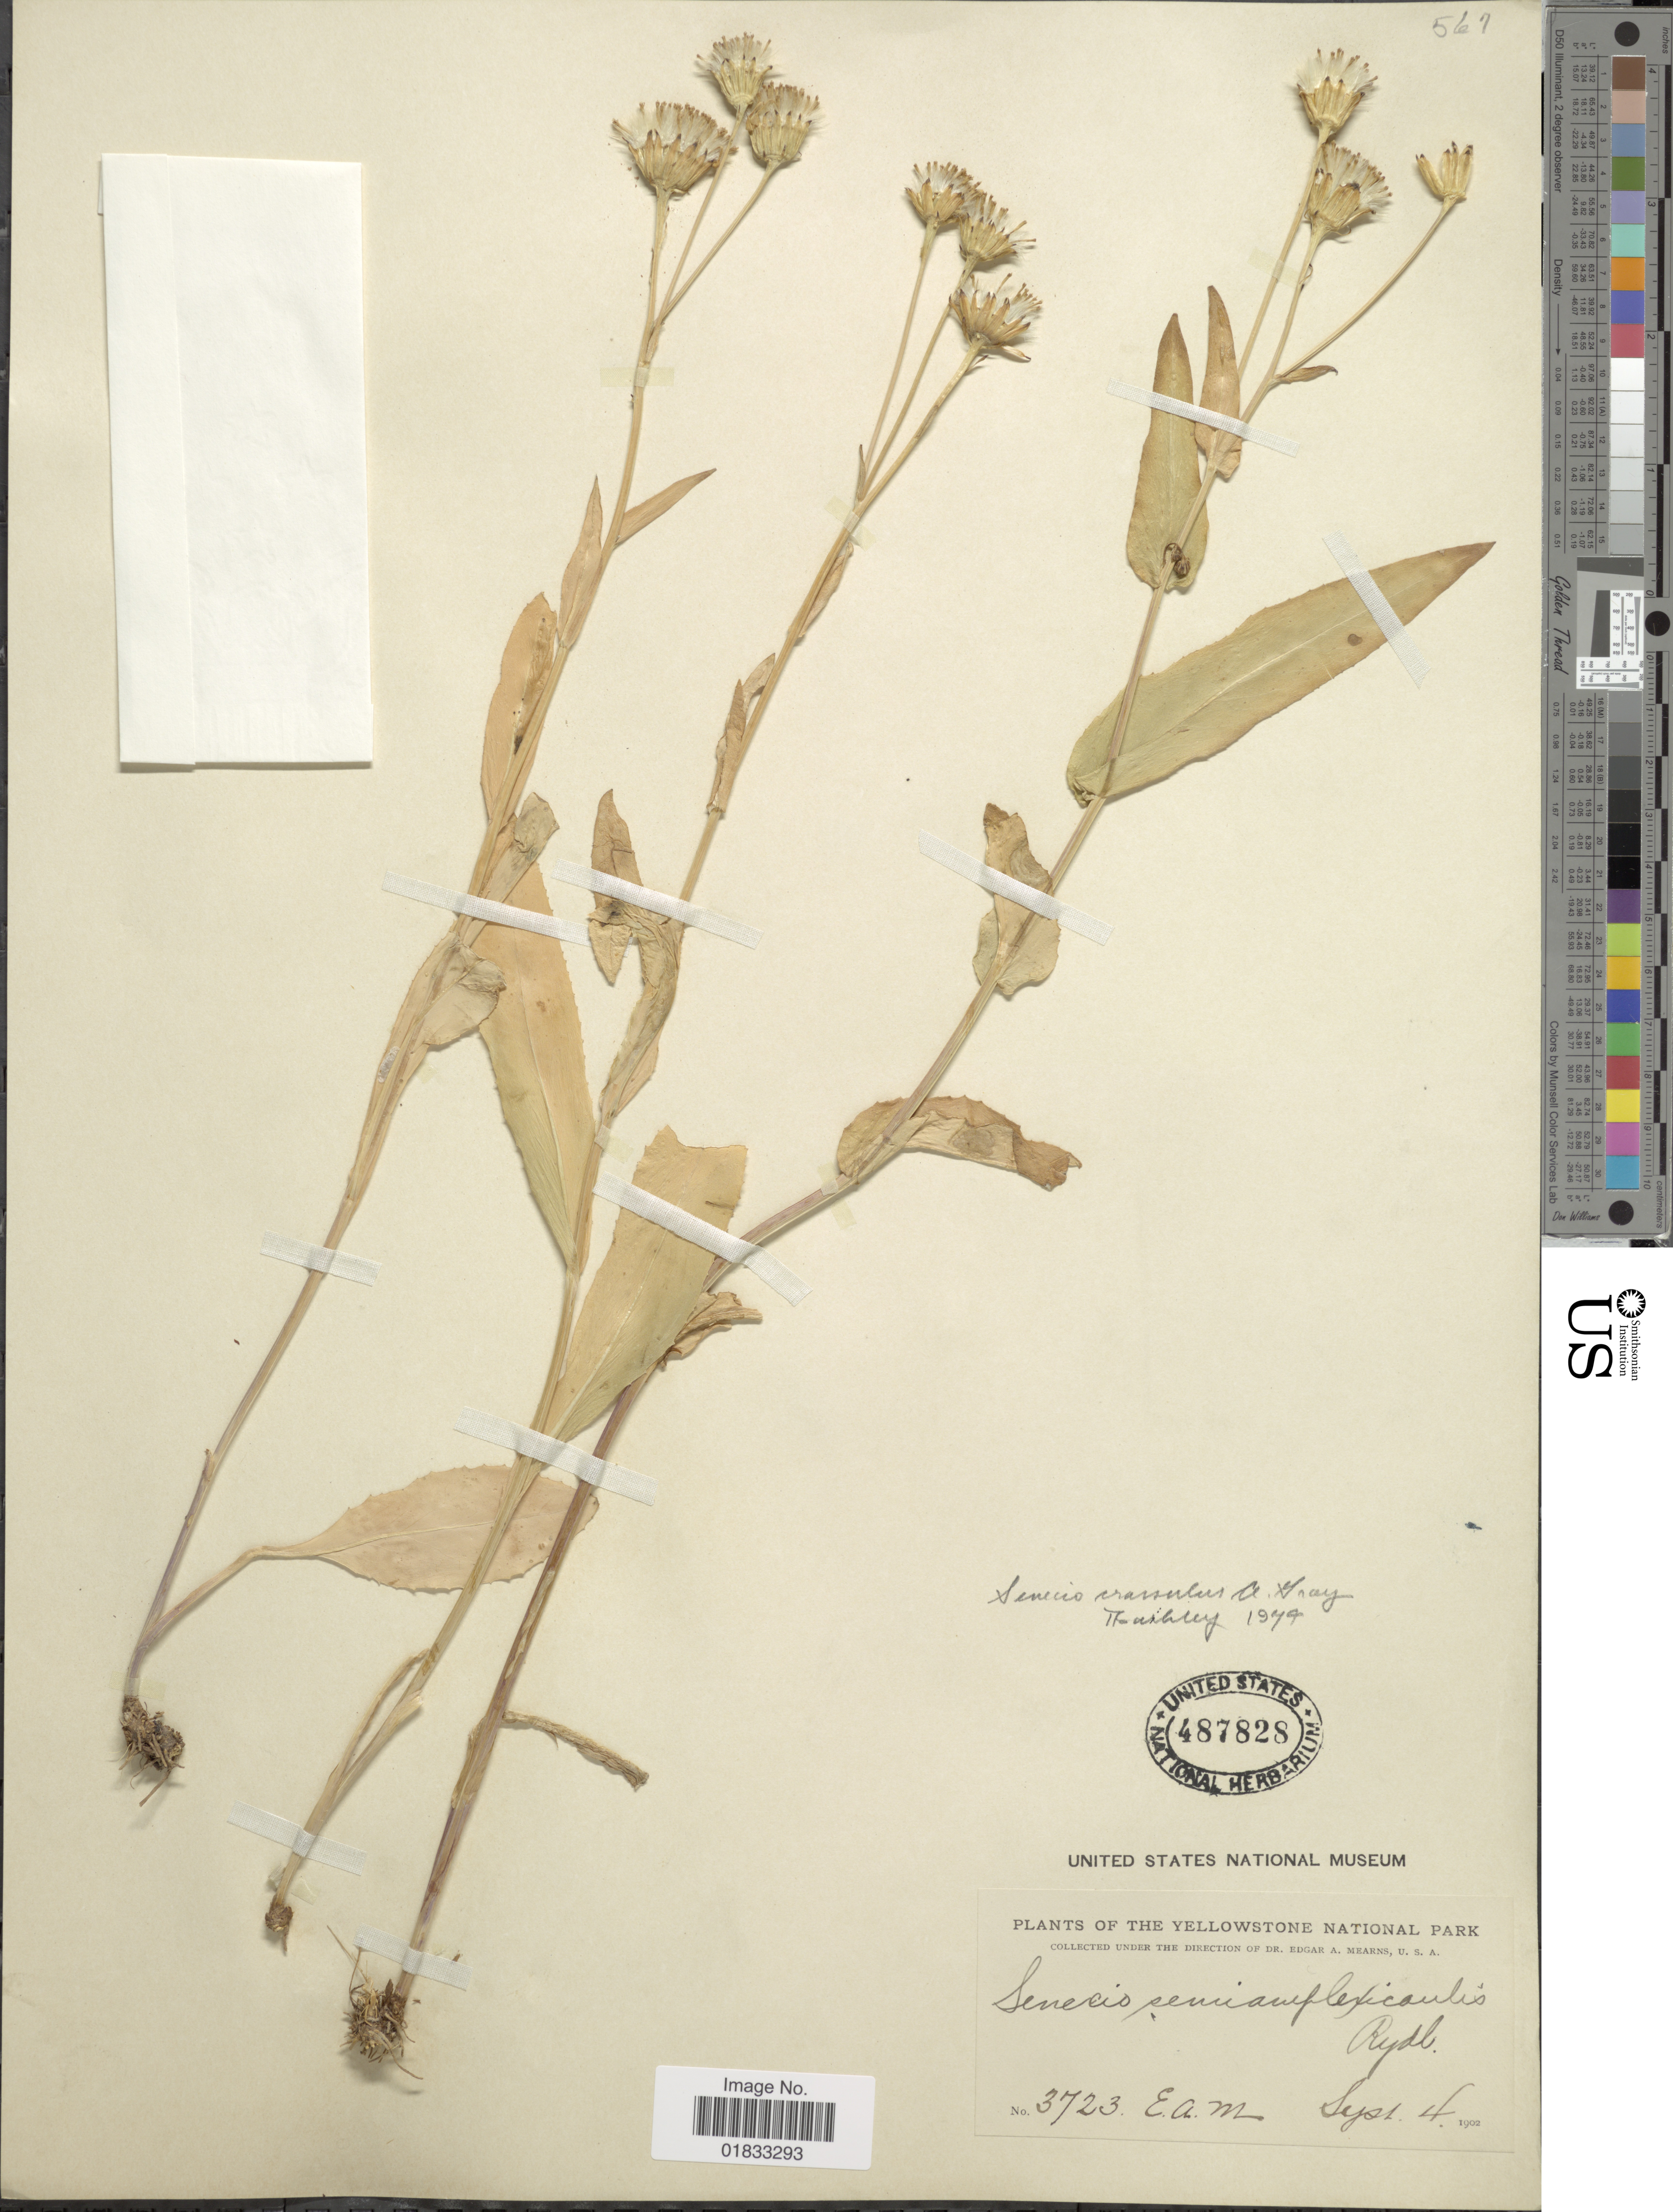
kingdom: Plantae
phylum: Tracheophyta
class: Magnoliopsida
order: Asterales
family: Asteraceae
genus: Senecio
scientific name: Senecio crassulus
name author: A. Gray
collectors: E. A. Mearns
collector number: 3723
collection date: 1902-09-04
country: United States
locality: Yellowstone National Park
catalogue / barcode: US 487828